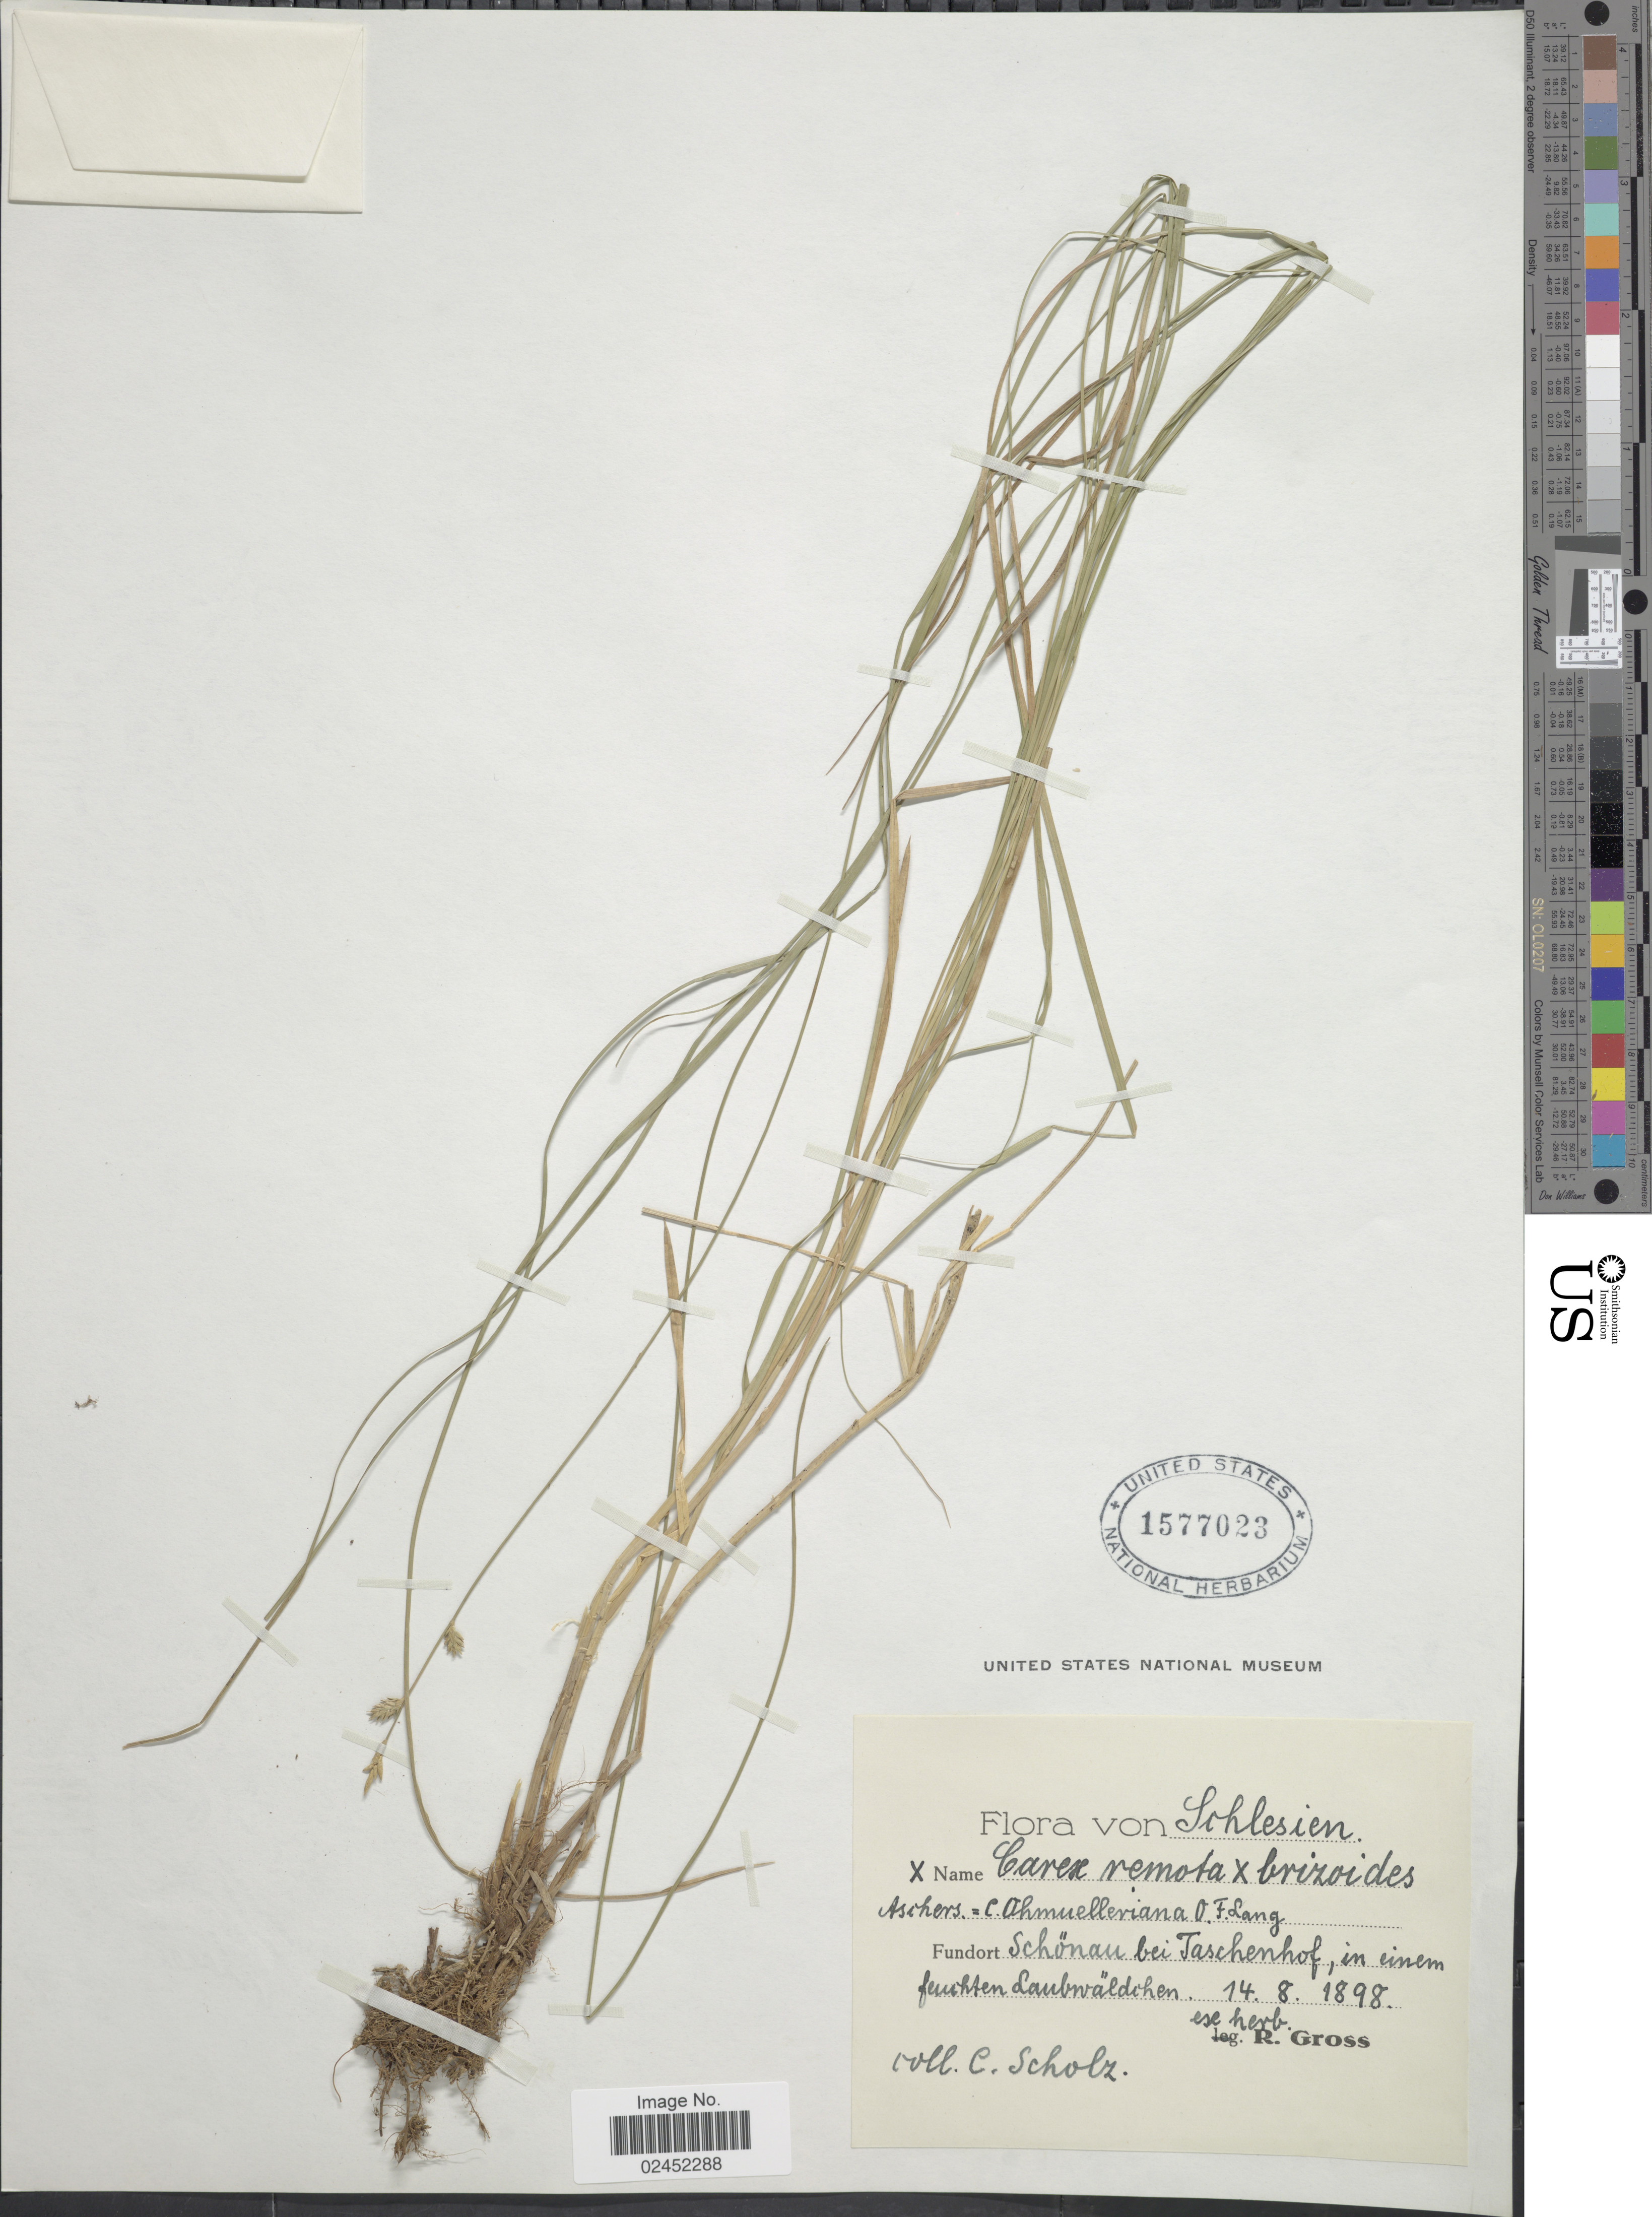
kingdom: Plantae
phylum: Tracheophyta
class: Liliopsida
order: Poales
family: Cyperaceae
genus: Carex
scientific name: Carex remota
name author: L.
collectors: C. Scholz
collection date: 1898-08-14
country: Poland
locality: Schlesien, Schonau bei Taschenhof, in einem feuchten Laubwaldohen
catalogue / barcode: US 1577023